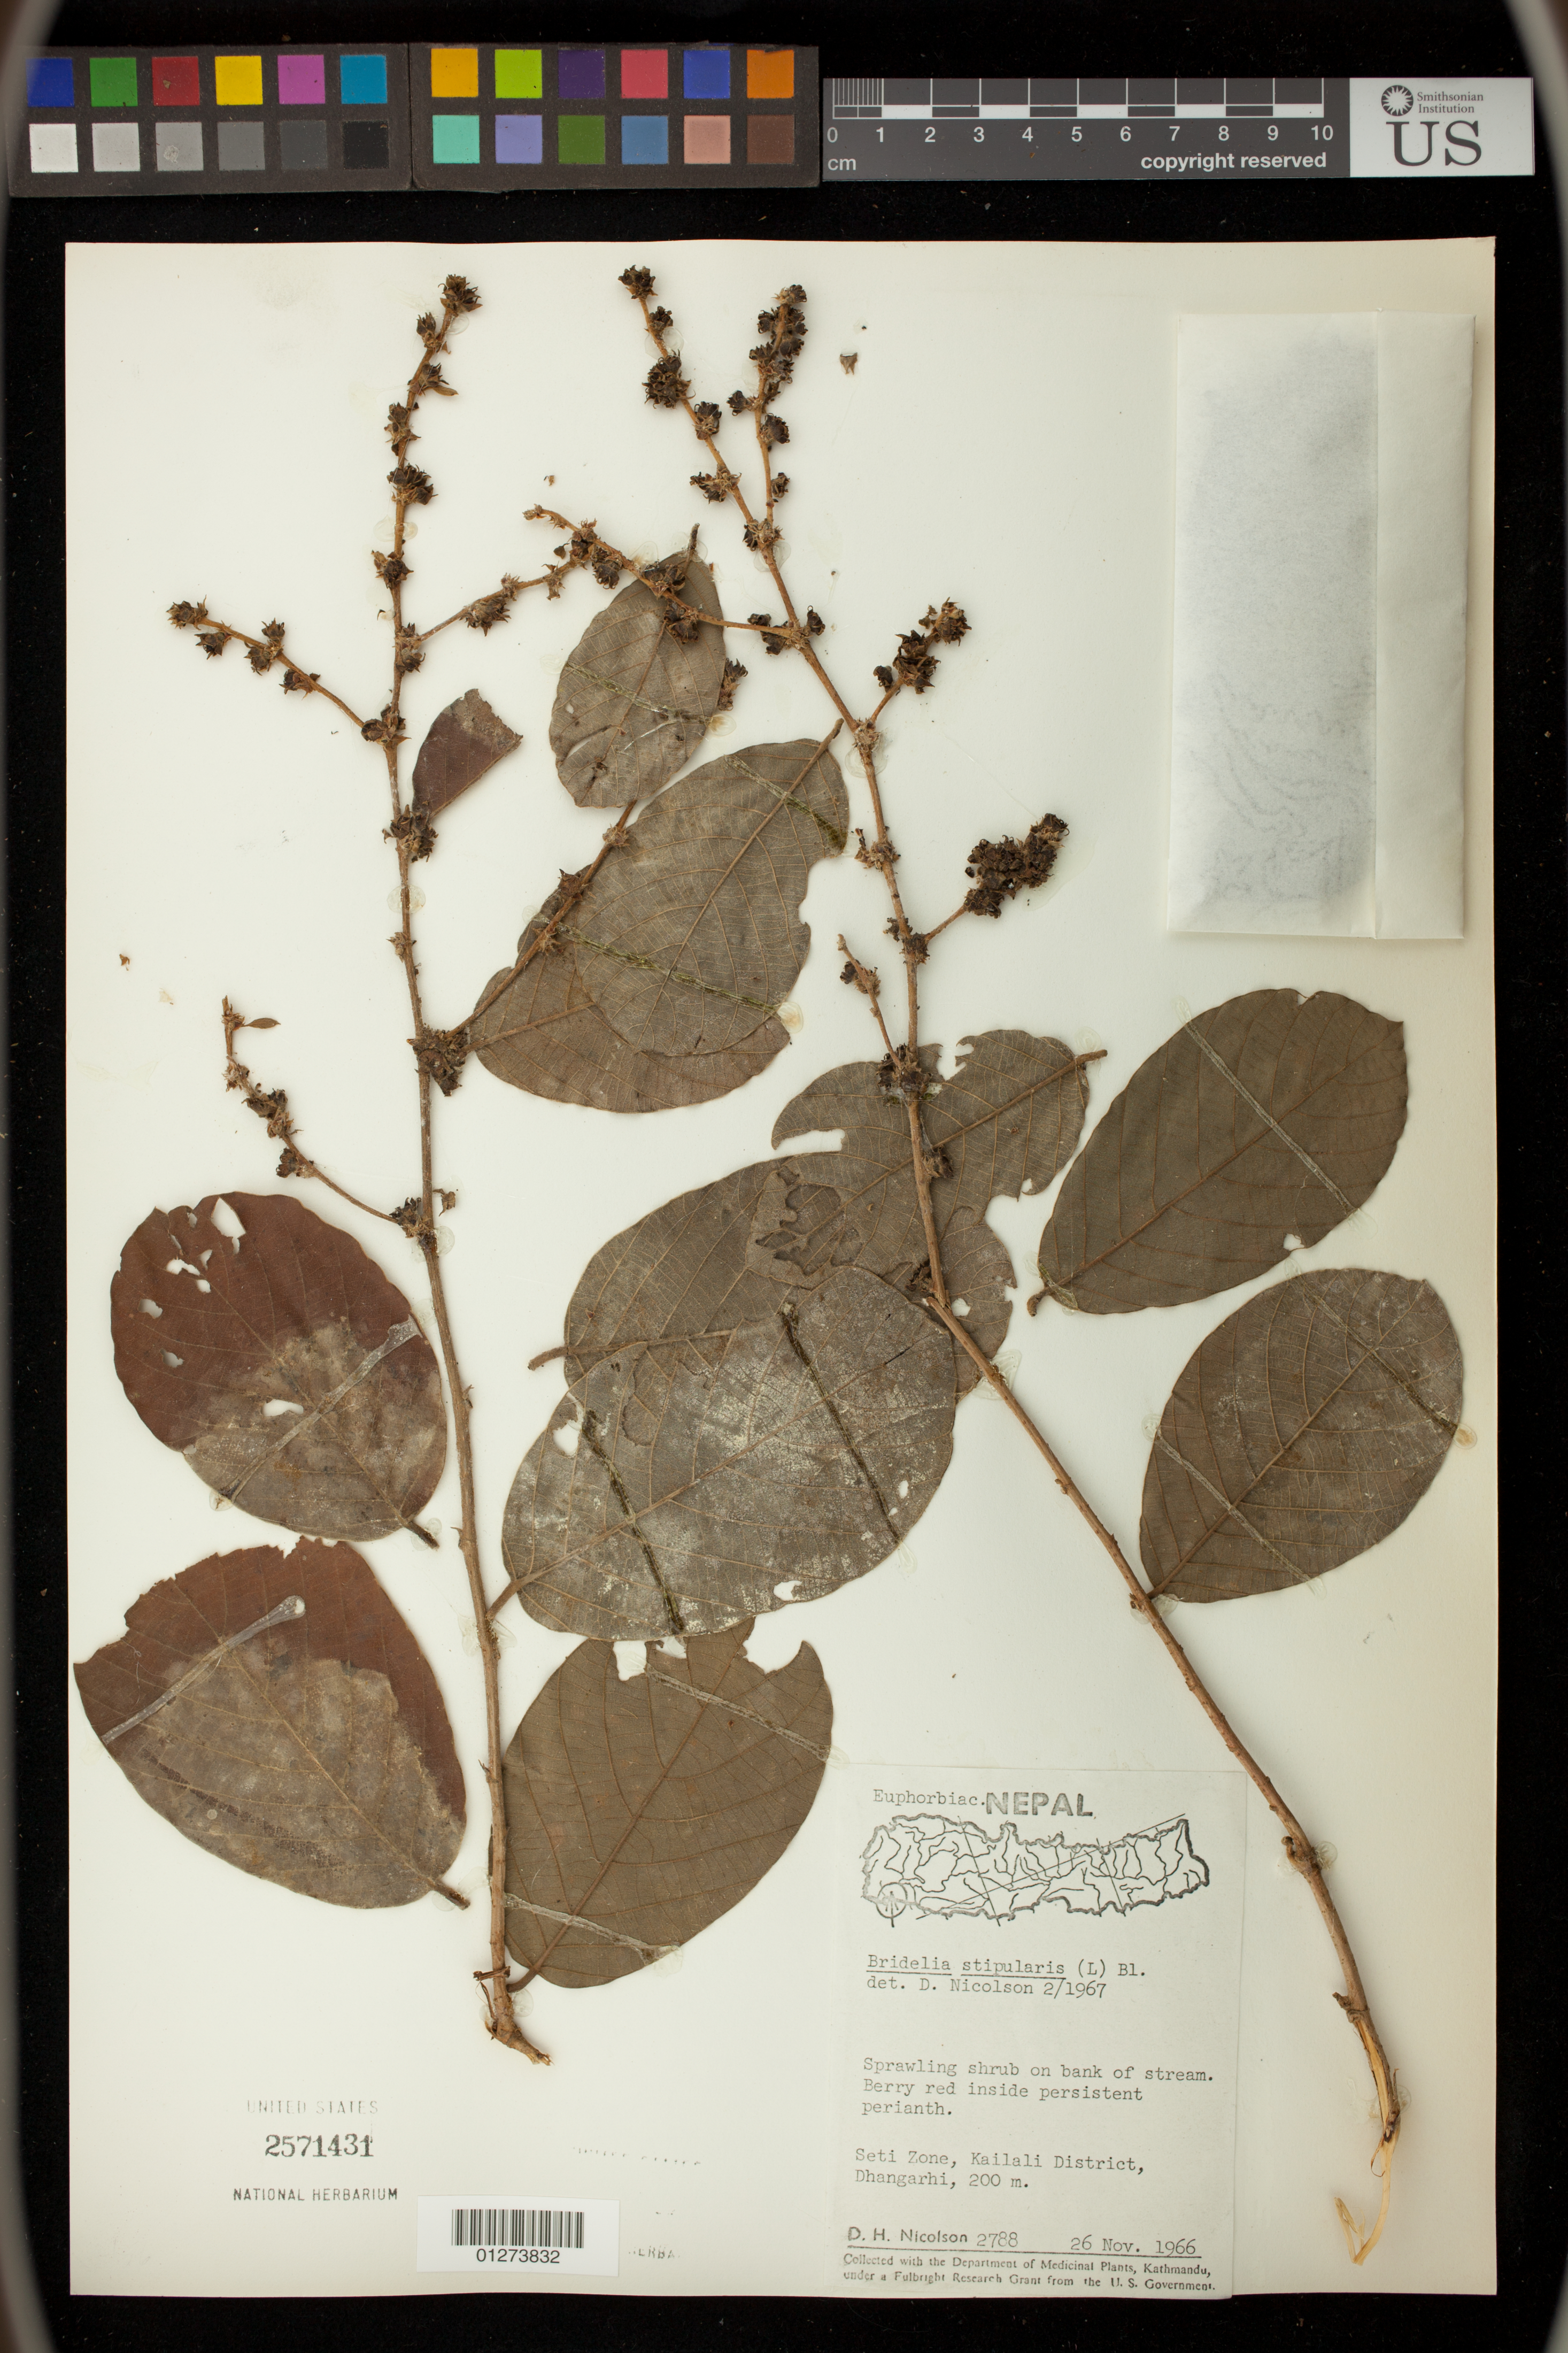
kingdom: Plantae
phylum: Tracheophyta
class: Magnoliopsida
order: Malpighiales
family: Phyllanthaceae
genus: Bridelia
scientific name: Bridelia stipularis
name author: (L.) Blume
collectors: D. H. Nicolson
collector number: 2788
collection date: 1966-11-26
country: Nepal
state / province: Far Western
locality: Seti Zone, Kailali District, Dhangarhi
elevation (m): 200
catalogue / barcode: US 2571431